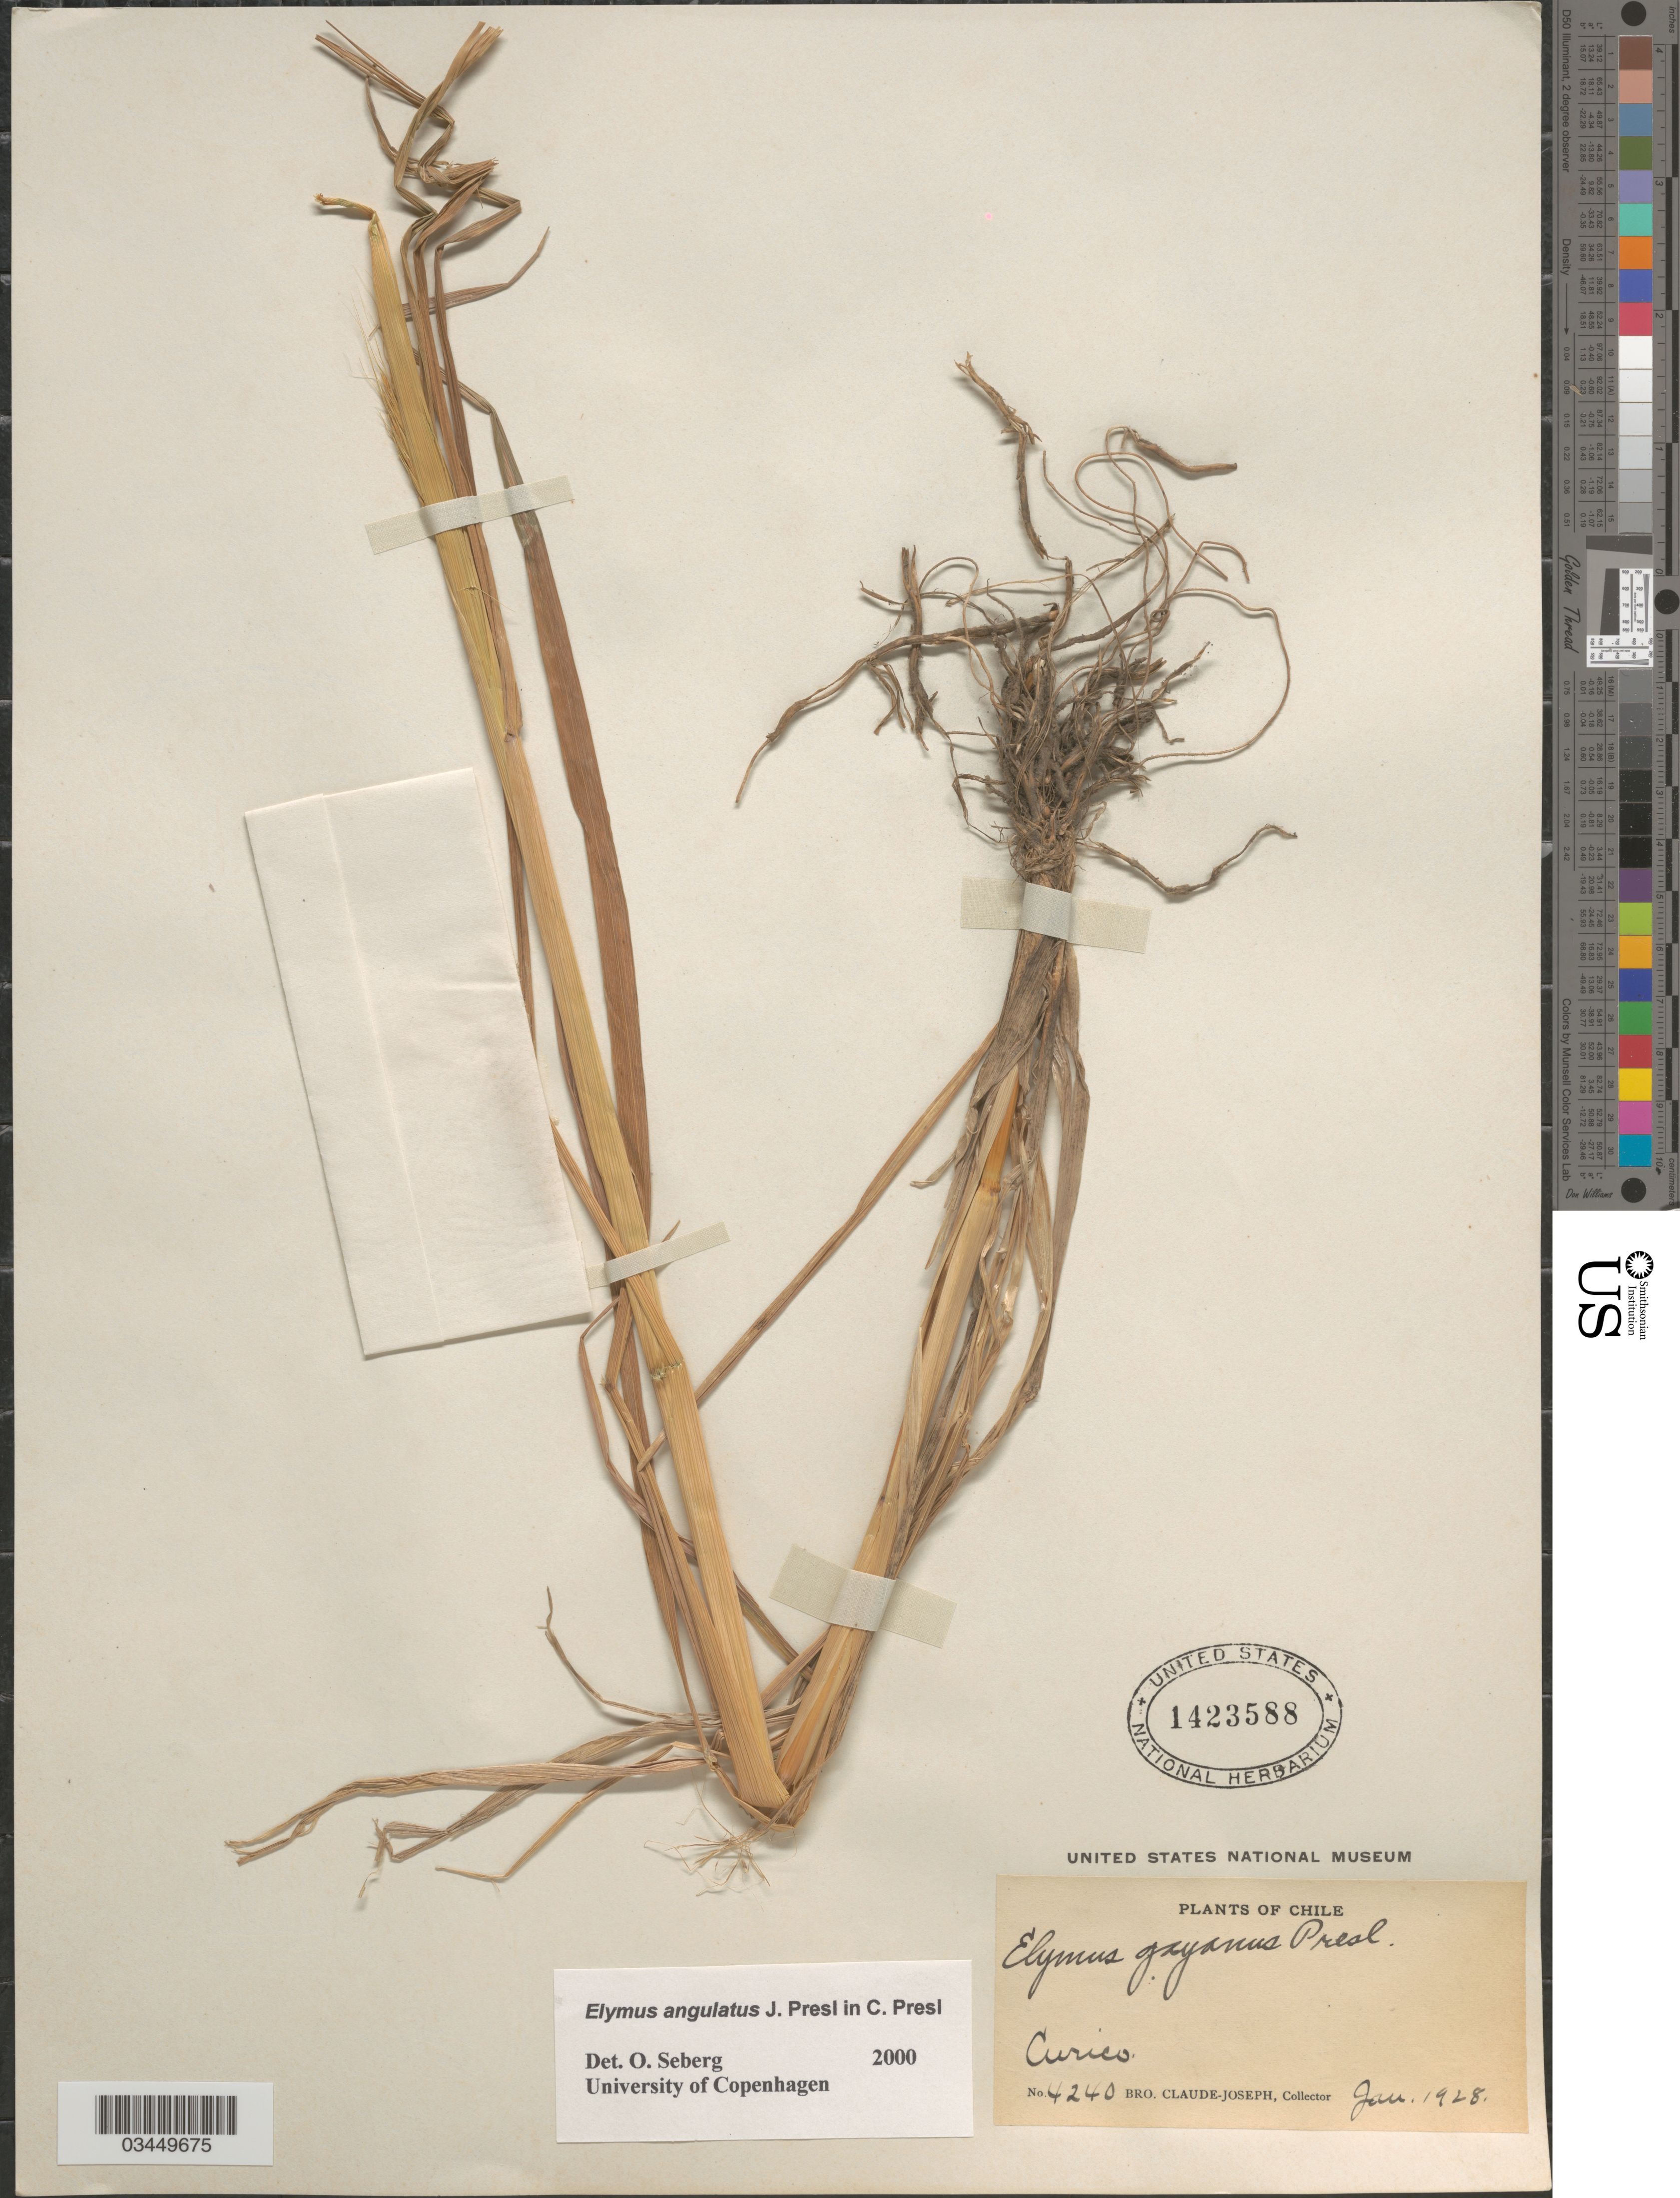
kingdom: Plantae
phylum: Tracheophyta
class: Liliopsida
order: Poales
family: Poaceae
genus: Elymus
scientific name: Elymus angulatus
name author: J. Presl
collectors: Bro. Claude-Joseph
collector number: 4240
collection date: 1928-01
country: Chile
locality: Curico.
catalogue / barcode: US 1423588